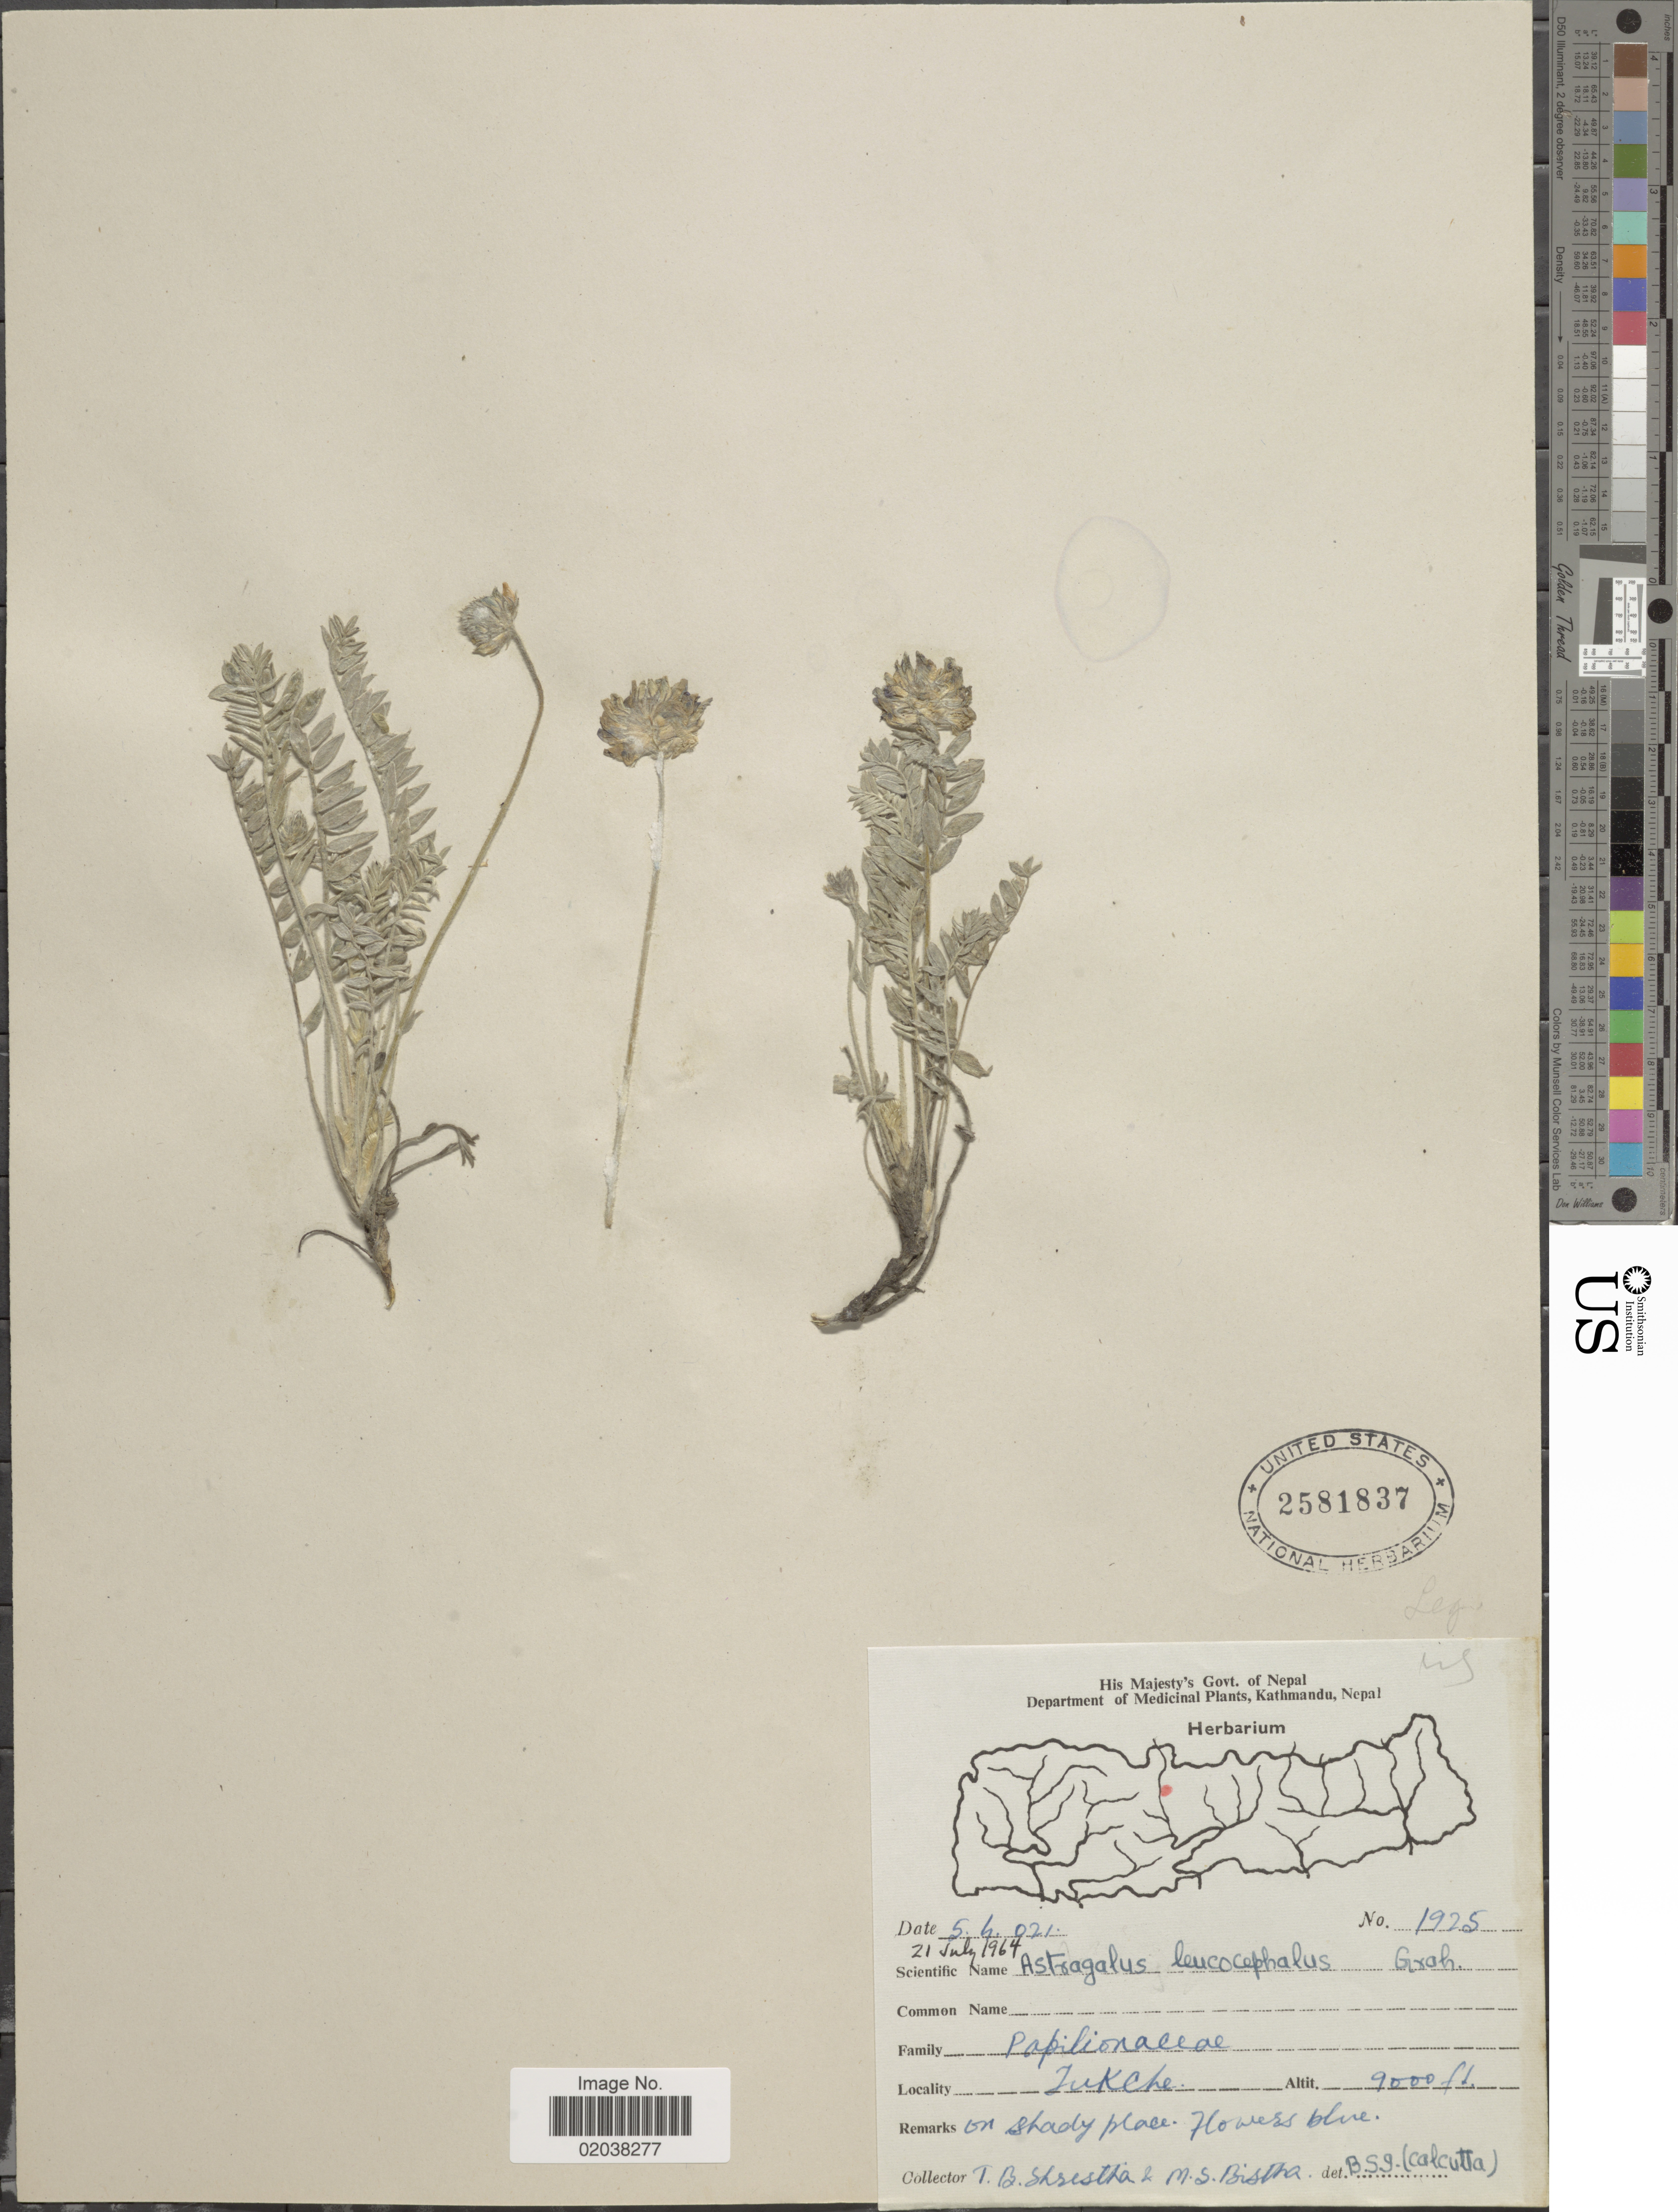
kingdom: Plantae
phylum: Tracheophyta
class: Magnoliopsida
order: Fabales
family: Fabaceae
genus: Astragalus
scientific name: Astragalus leucocephalus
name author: Bunge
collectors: T. B. Shrestha & M. Bistha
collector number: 1925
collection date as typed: Transcribed d/m/y: 5/6/21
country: Nepal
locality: Tukche, on shady place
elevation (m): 2743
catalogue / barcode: US 2581837